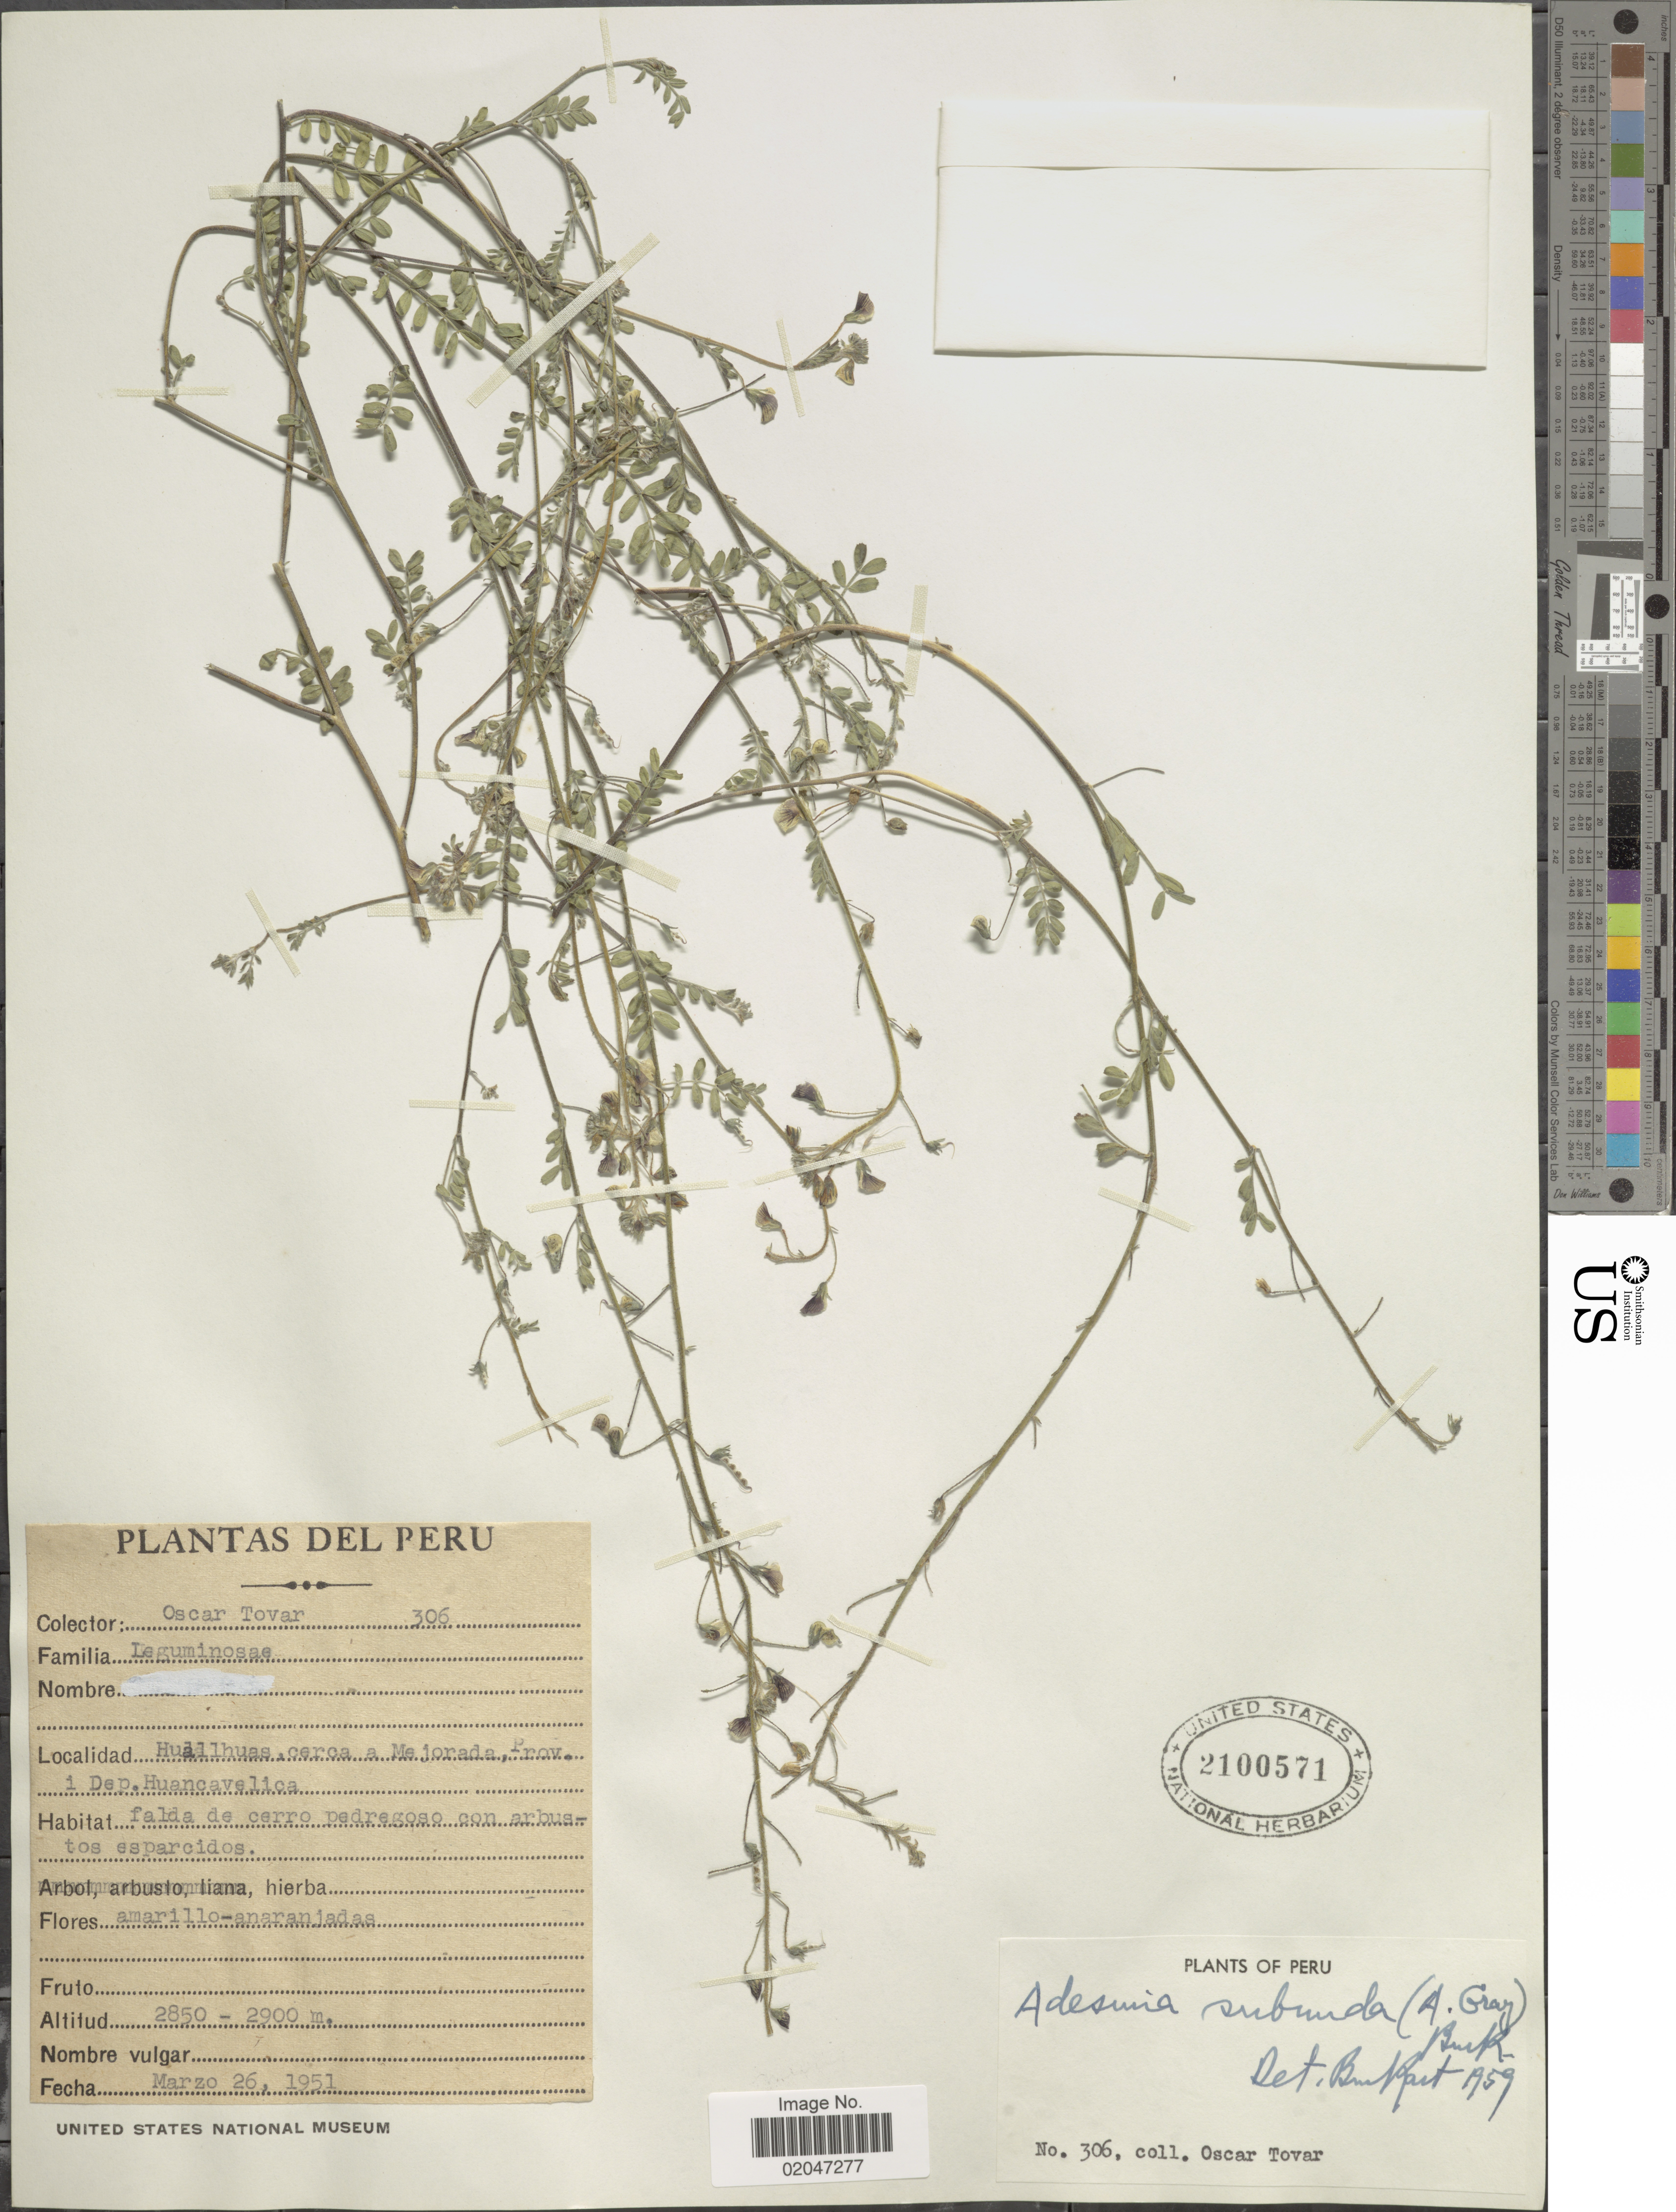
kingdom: Plantae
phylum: Tracheophyta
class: Magnoliopsida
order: Fabales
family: Fabaceae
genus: Adesmia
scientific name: Adesmia subnuda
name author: (A. Gray) Burkart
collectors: Ó. Tovar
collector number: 306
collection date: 1951-03-26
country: Peru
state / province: Huancavelica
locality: Huallhuas, cerca a Mejorda, prov. i Dep Huancavelica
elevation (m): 2850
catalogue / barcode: US 2100571